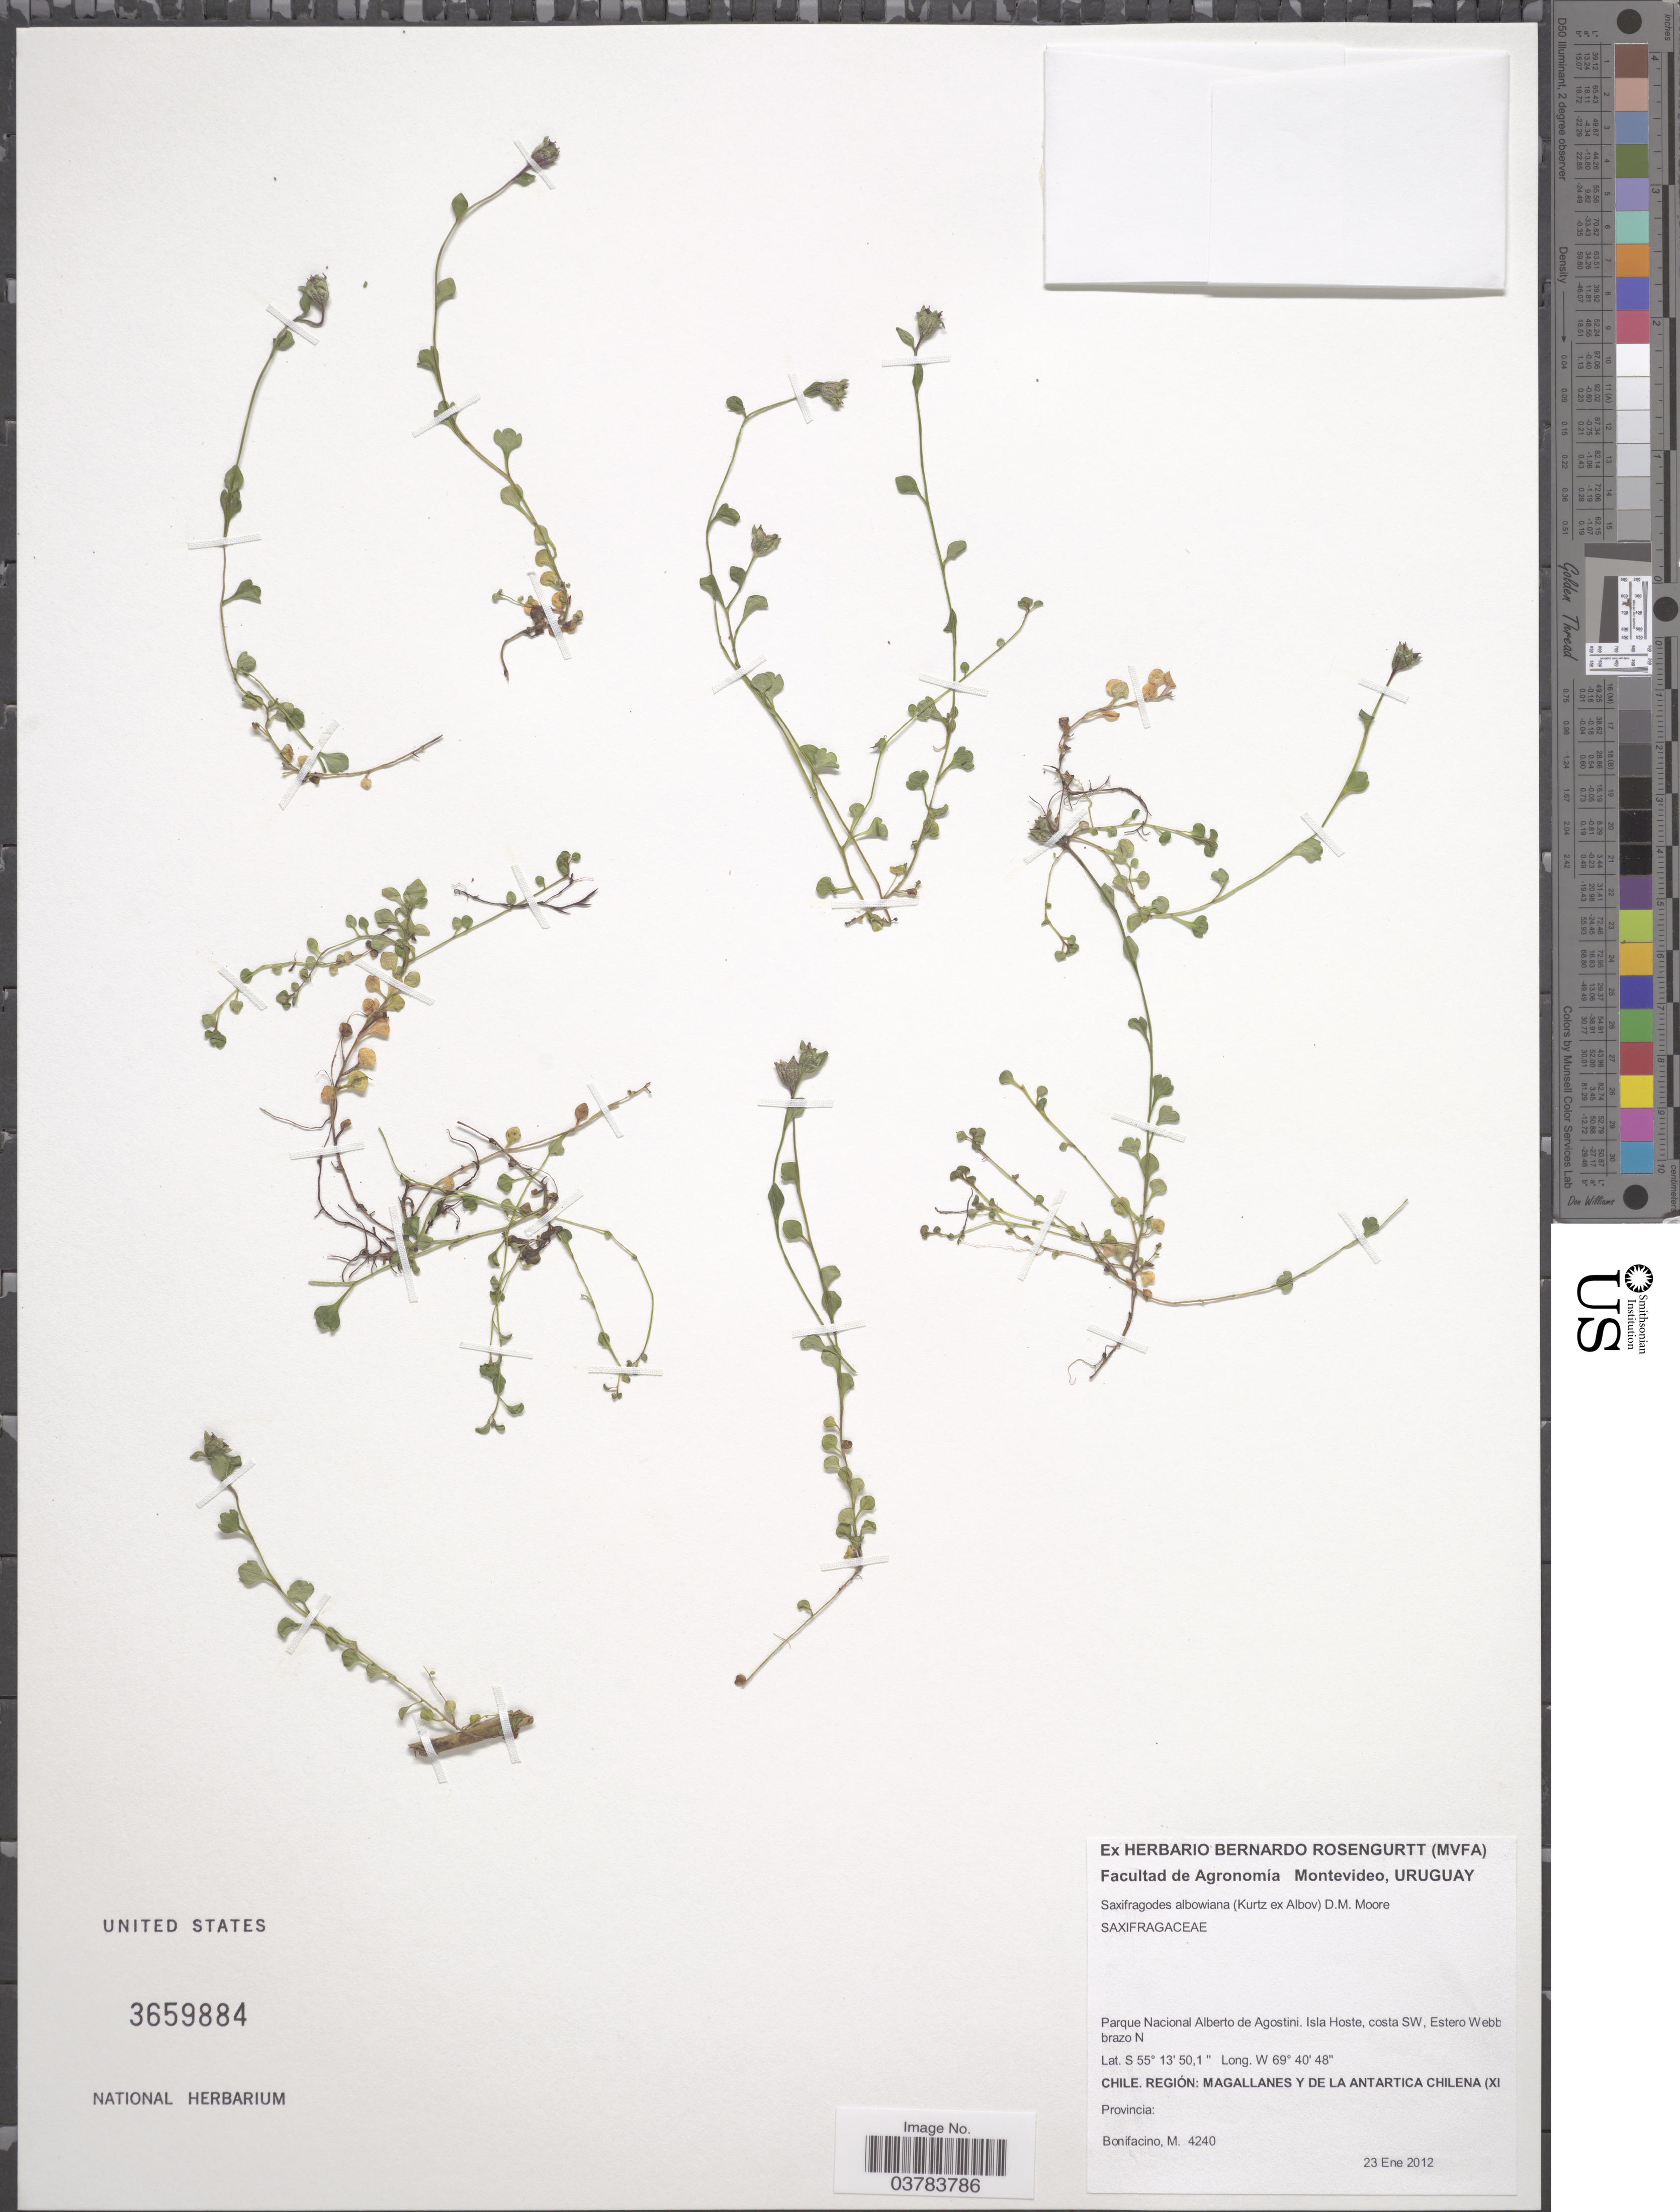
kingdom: Plantae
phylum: Tracheophyta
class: Magnoliopsida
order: Saxifragales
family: Saxifragaceae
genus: Saxifragodes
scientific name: Saxifragodes albowiana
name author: Kurtz ex Albov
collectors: M. Bonifacino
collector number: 4240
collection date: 2012-01-23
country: Chile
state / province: Magallanes y de la Antártica Chilena (XII)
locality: Parque Nacional Alberto de Agostini. Isla Hoste, costa SW, Estero Webb brazo N.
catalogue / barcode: US 3659884